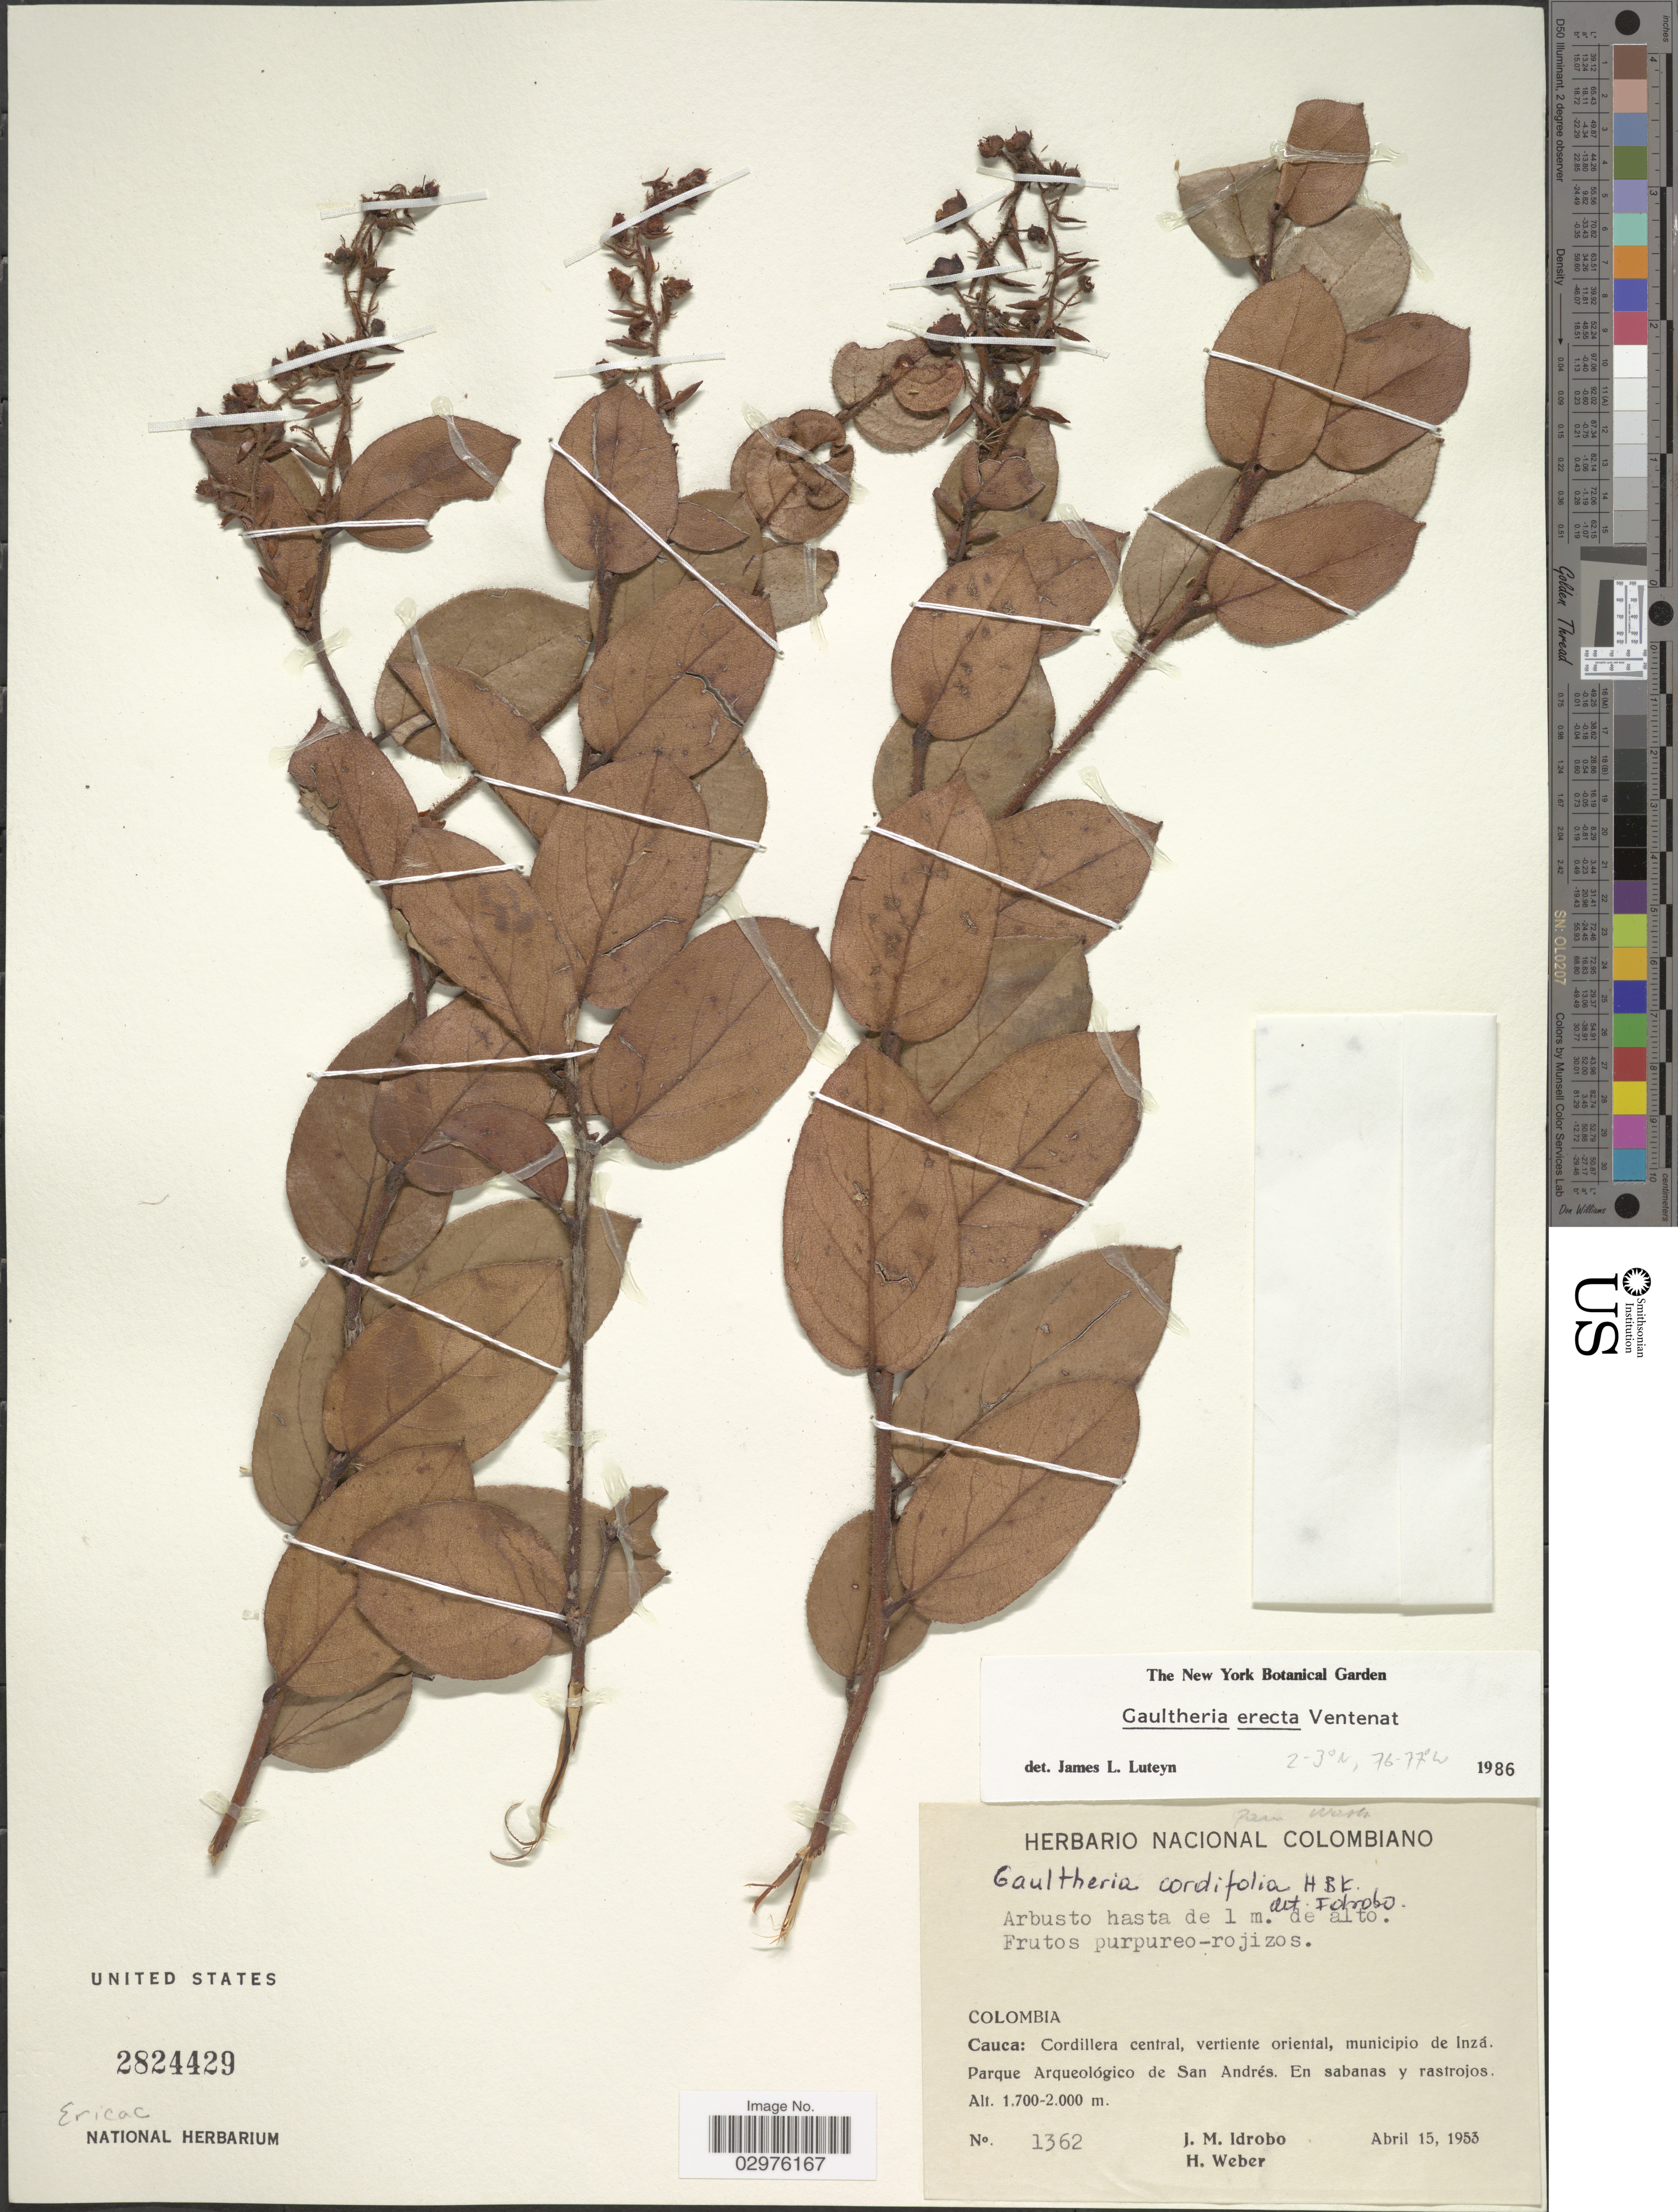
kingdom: Plantae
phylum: Tracheophyta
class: Magnoliopsida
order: Ericales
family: Ericaceae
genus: Gaultheria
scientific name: Gaultheria erecta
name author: Vent.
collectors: J. M. Idrobo & H. Weber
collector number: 1362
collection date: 1953-04-15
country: Colombia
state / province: Cauca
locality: Cauca: Cordillera central, vertiente oriental, municipio de Inzá. Parque Arqueológico de San Andrés.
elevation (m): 1700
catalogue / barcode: US 2824429